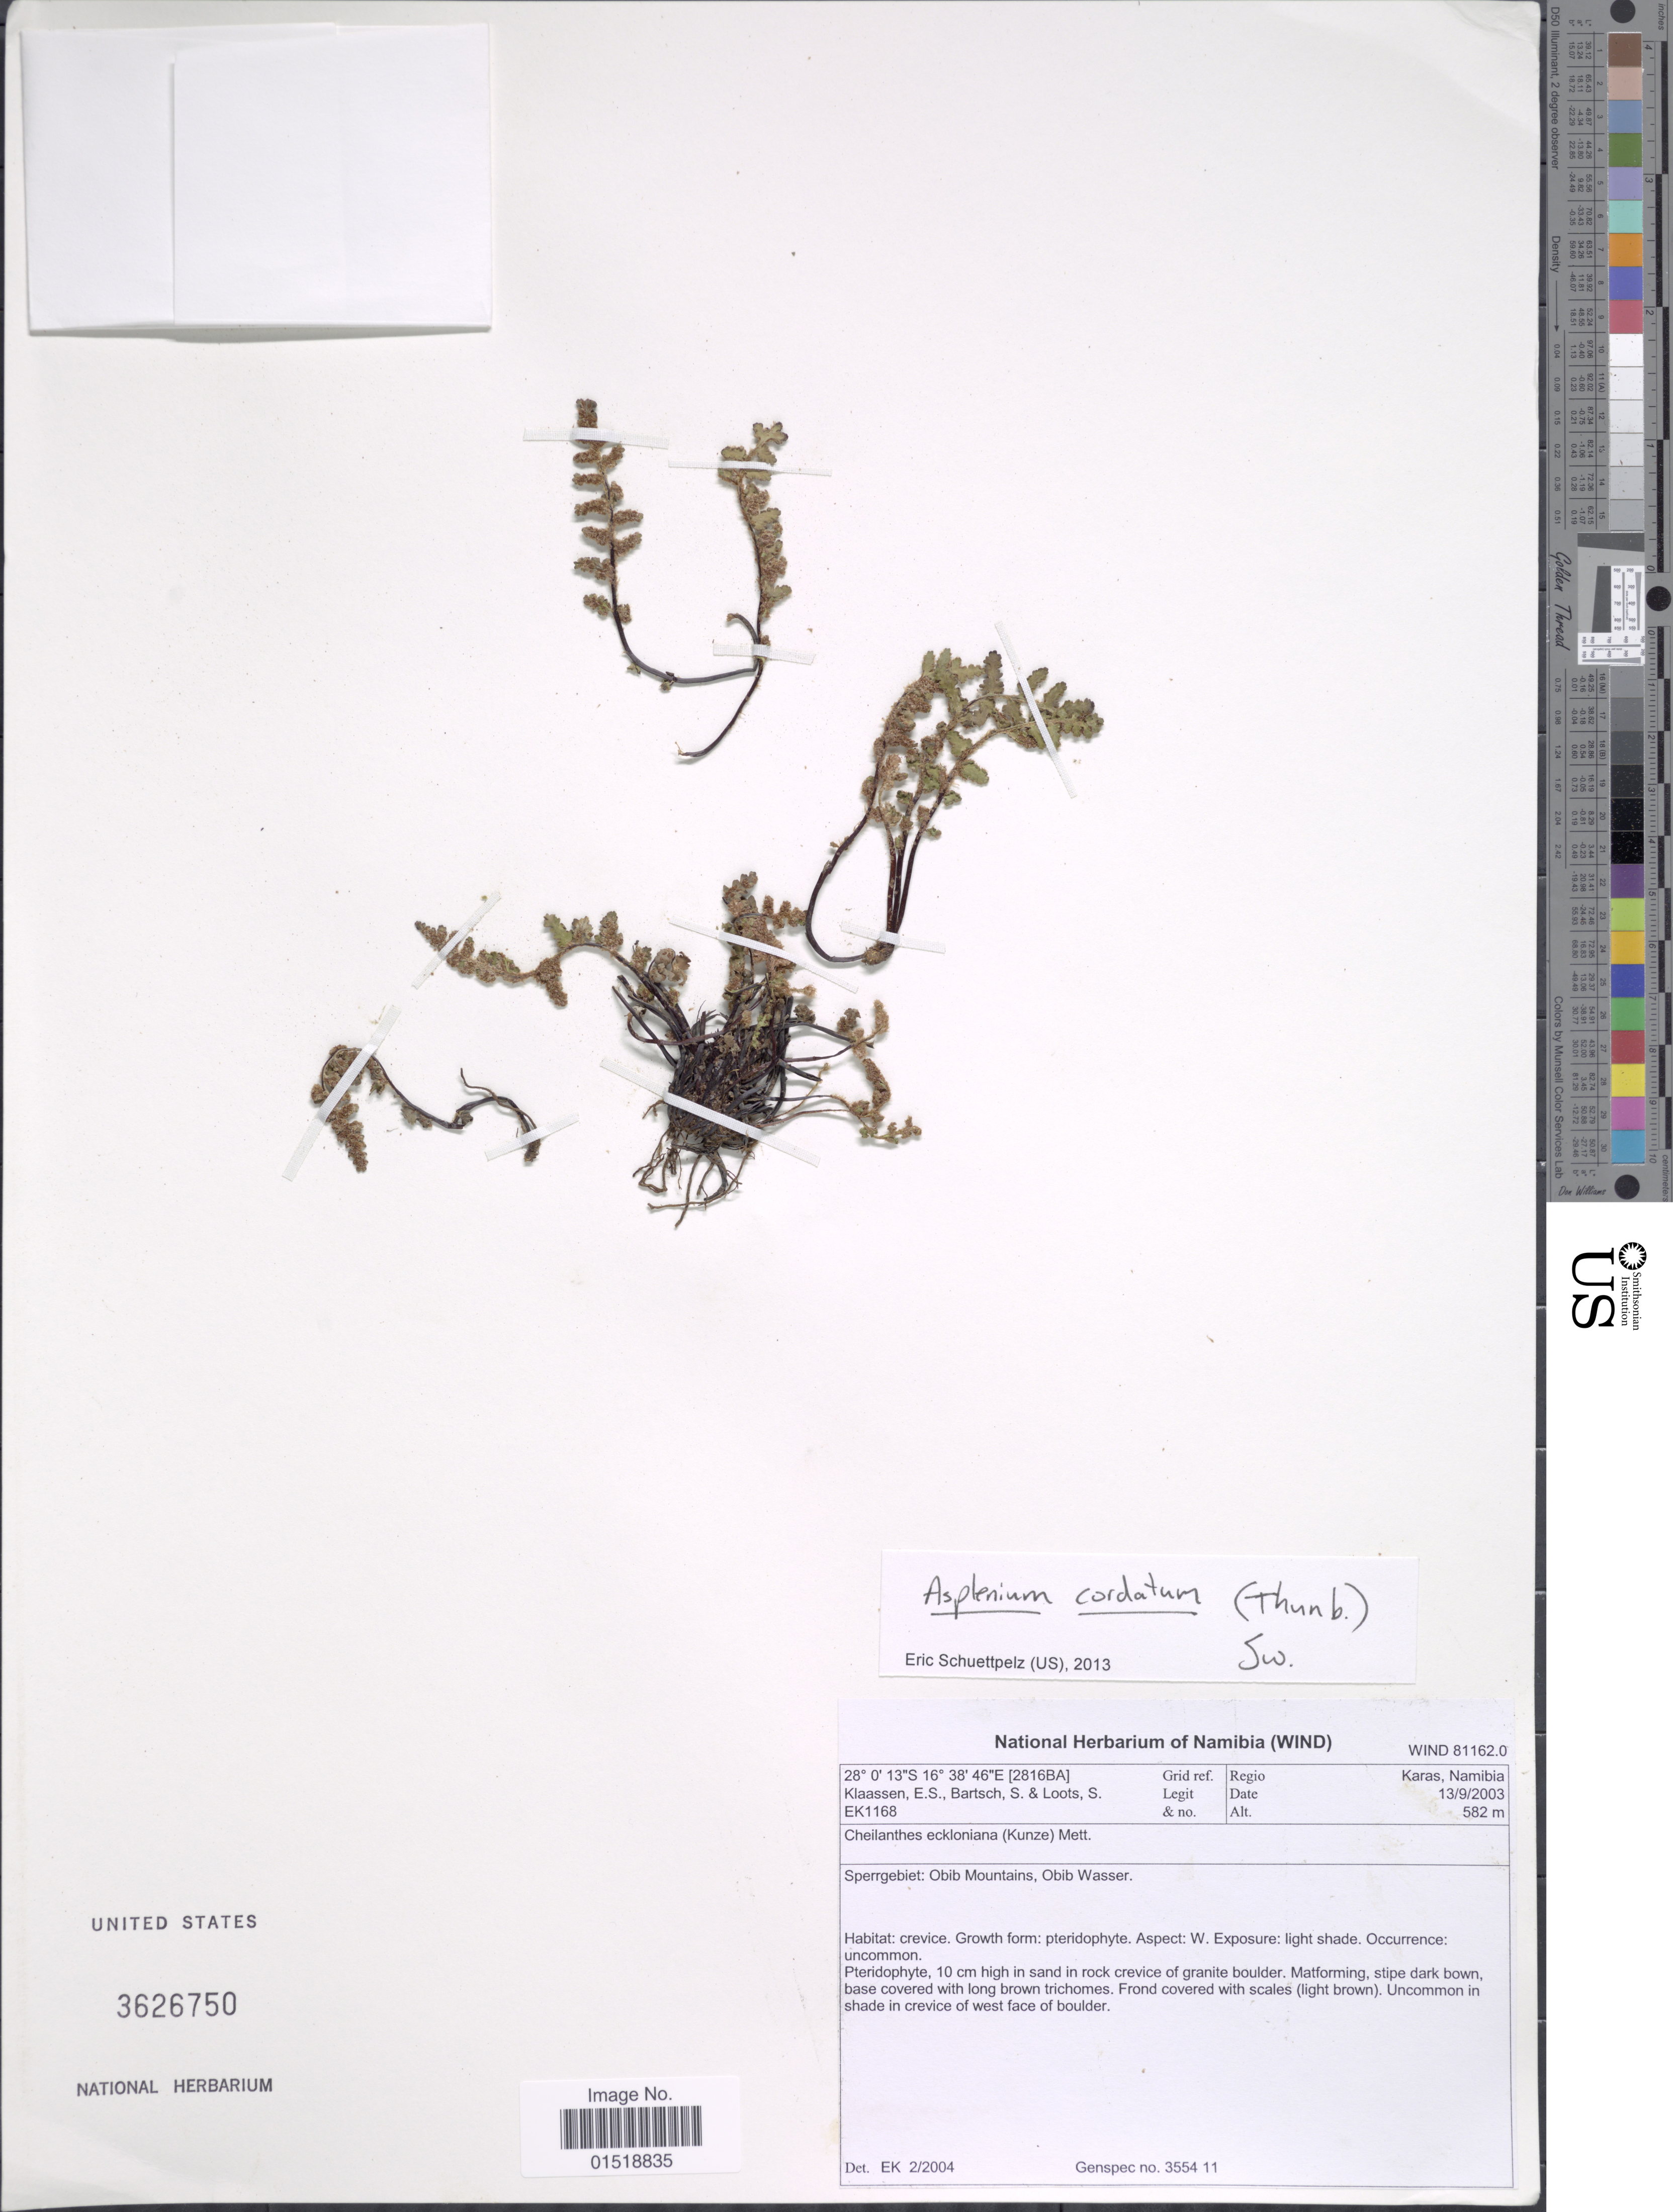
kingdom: Plantae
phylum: Tracheophyta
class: Polypodiopsida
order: Polypodiales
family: Aspleniaceae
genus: Asplenium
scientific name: Asplenium cordatum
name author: (Thunb.) Sw.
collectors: E. S. Klaassen, S. Bartsch & S. Loots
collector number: EK1168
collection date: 2009-09-13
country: Namibia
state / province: Karas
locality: Sperrgebiet: Obib Mountains, Obib Wasser.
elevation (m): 582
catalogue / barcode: US 3626750